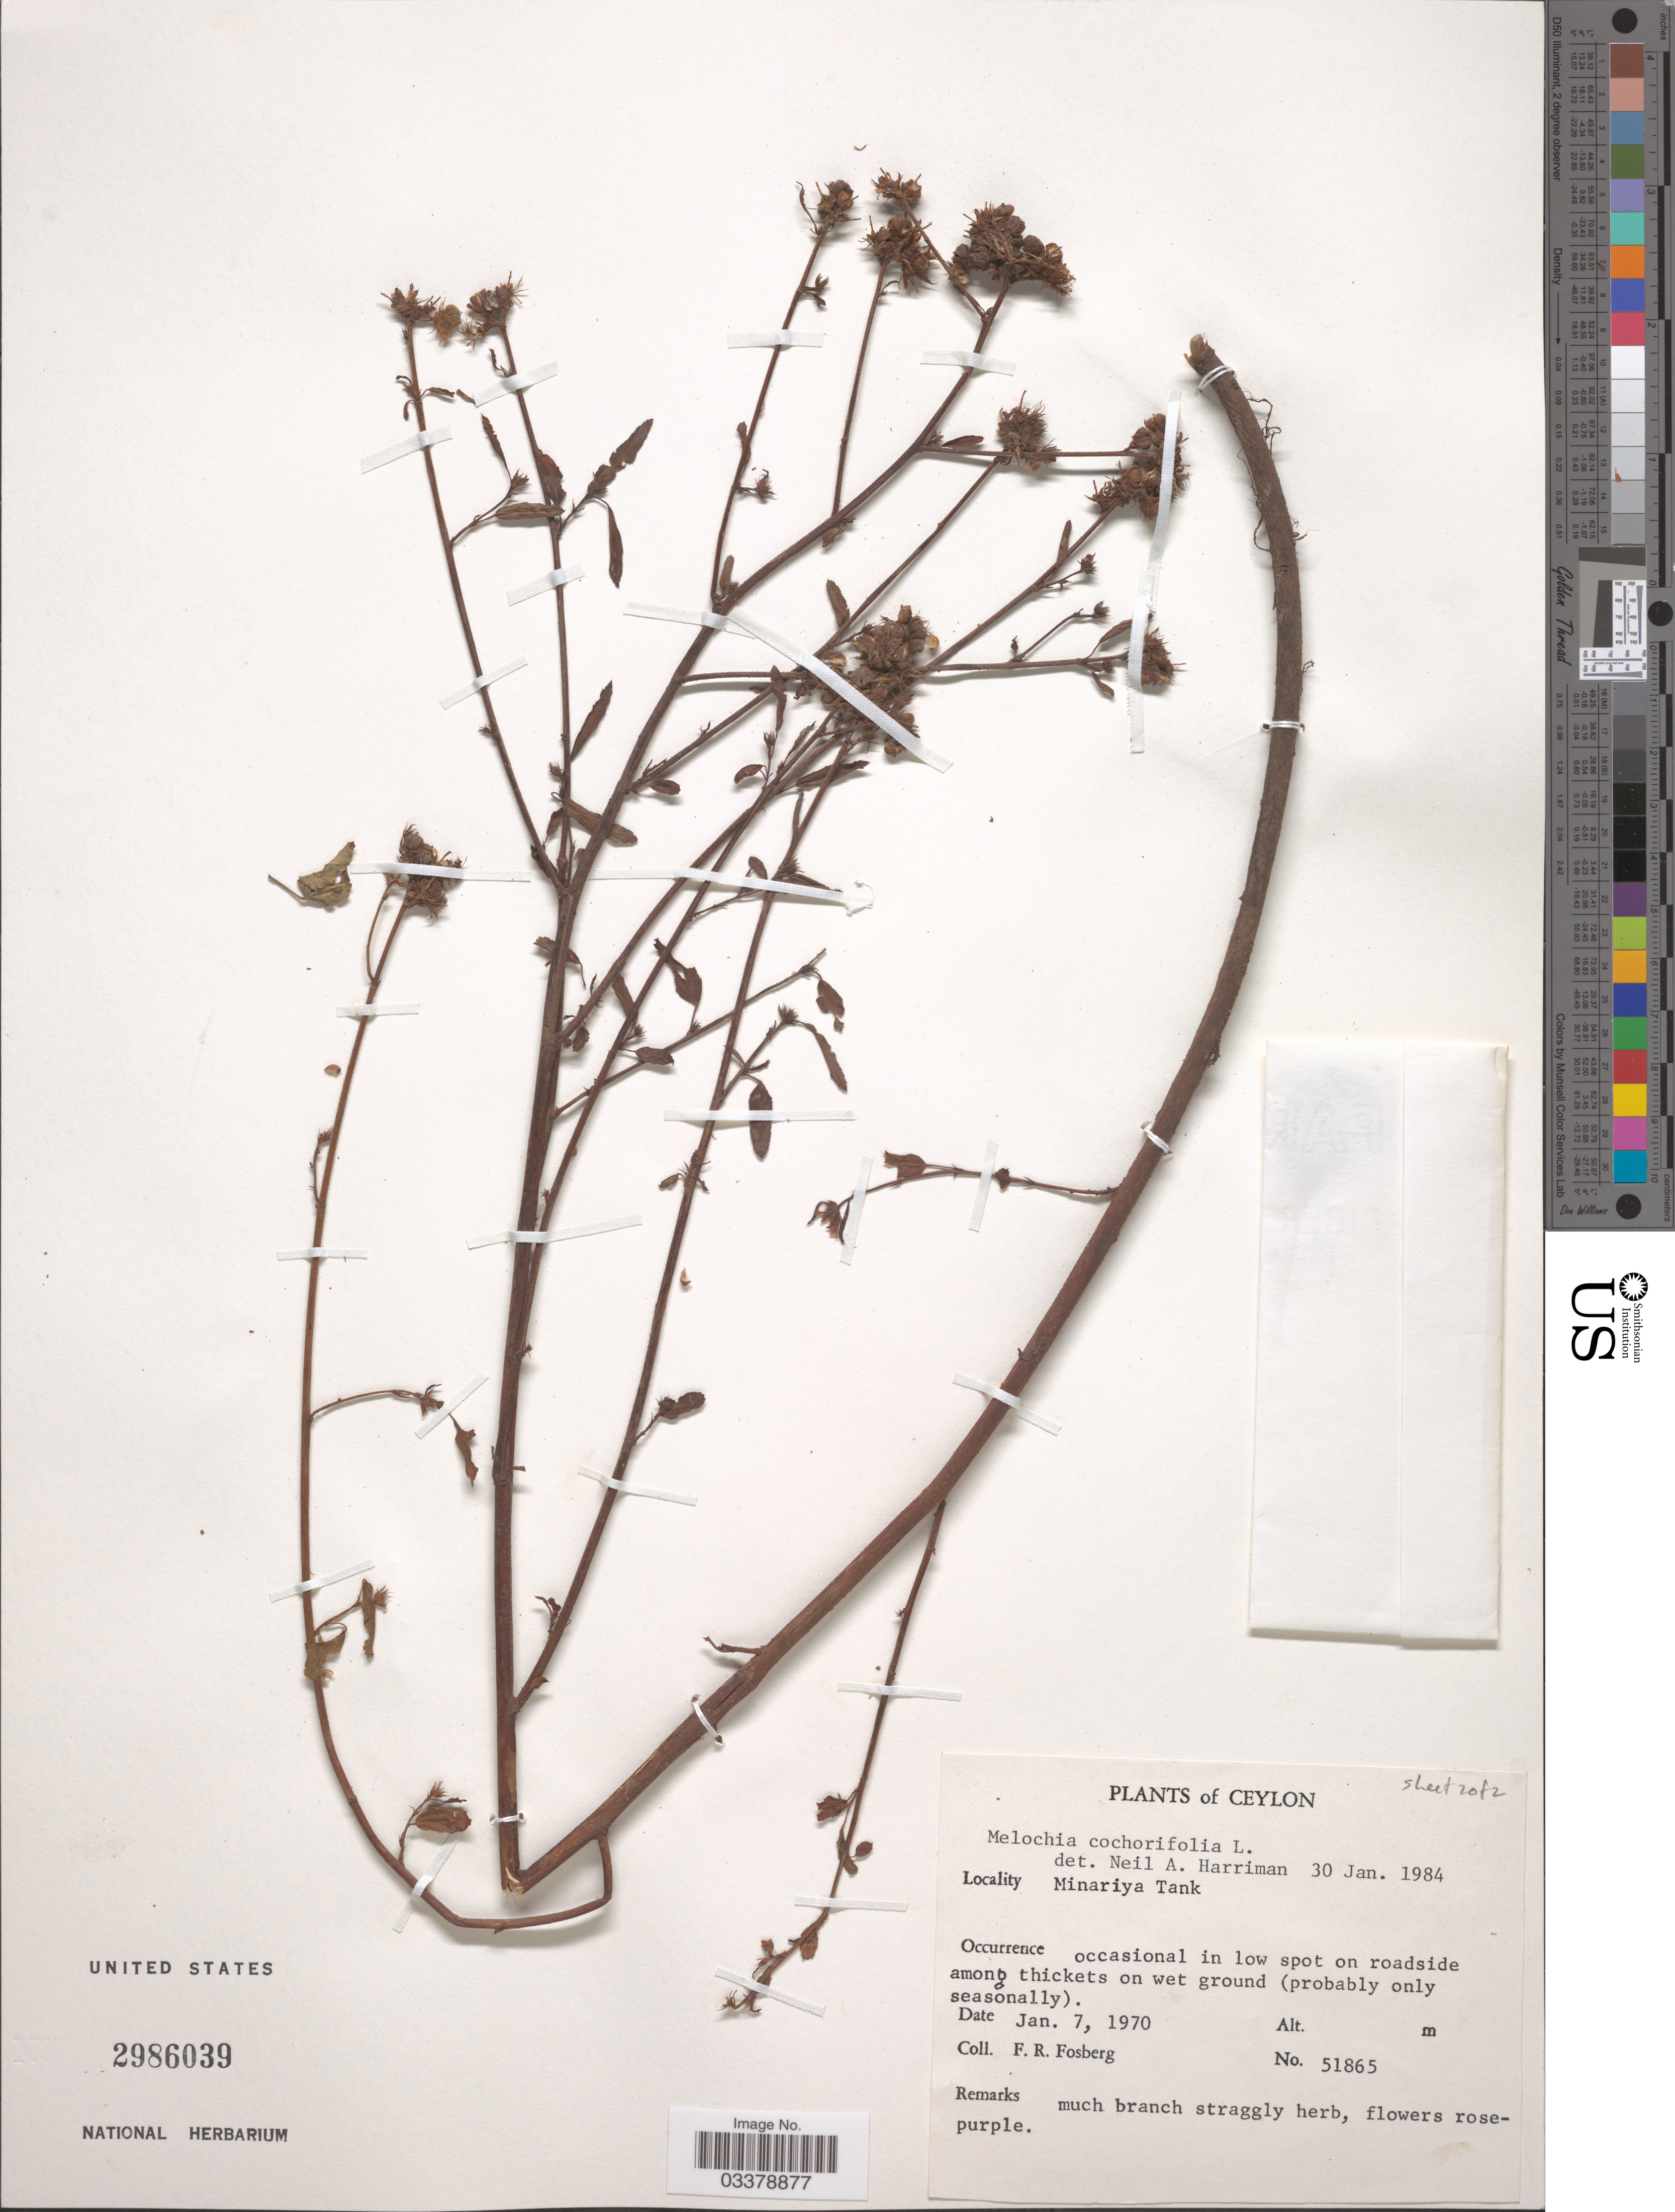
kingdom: Plantae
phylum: Tracheophyta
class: Magnoliopsida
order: Malvales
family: Malvaceae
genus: Melochia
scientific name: Melochia corchorifolia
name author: L.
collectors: F. R. Fosberg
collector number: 51865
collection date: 1970-01-07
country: Sri Lanka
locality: Ceylon, Minariya Tank.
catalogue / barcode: US 2986039